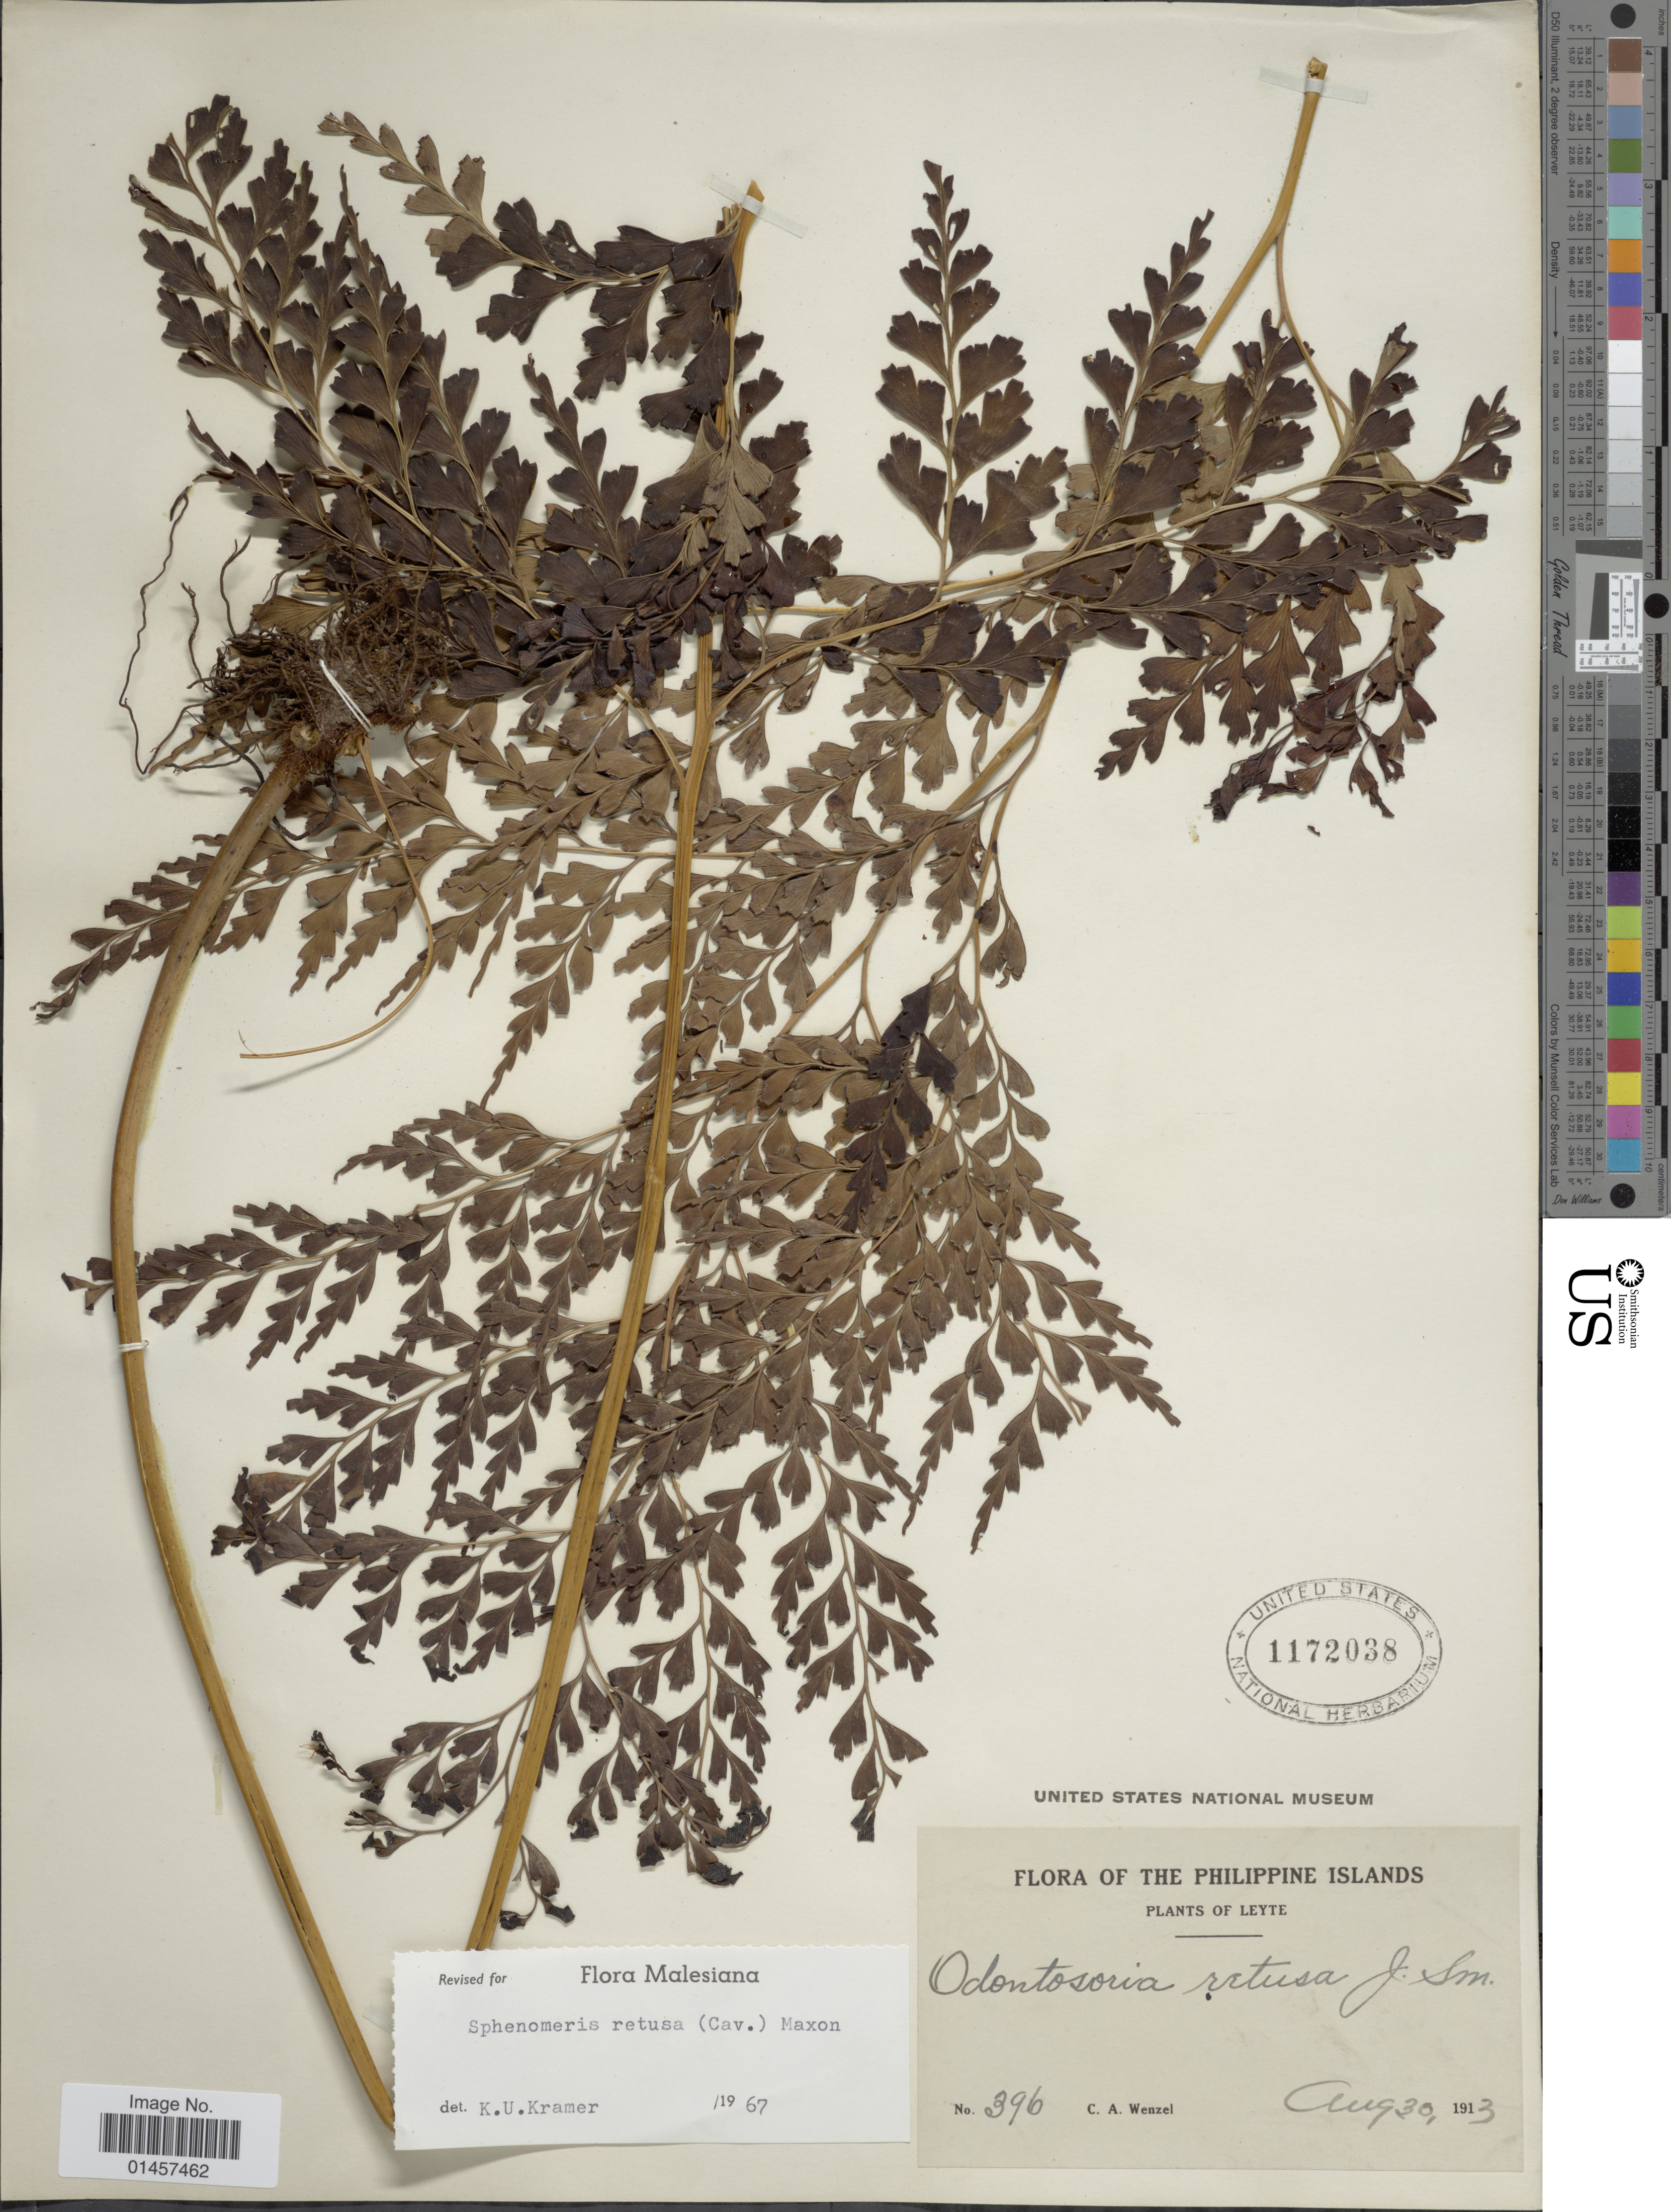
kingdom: Plantae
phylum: Tracheophyta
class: Polypodiopsida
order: Polypodiales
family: Lindsaeaceae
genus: Sphenomeris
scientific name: Sphenomeris retusa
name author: (Cav.) Maxim.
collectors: C. Wenzel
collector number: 396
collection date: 1913-08-30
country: Philippines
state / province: Eastern Visayas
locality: Philippine Islands, Leyte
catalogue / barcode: US 1172038